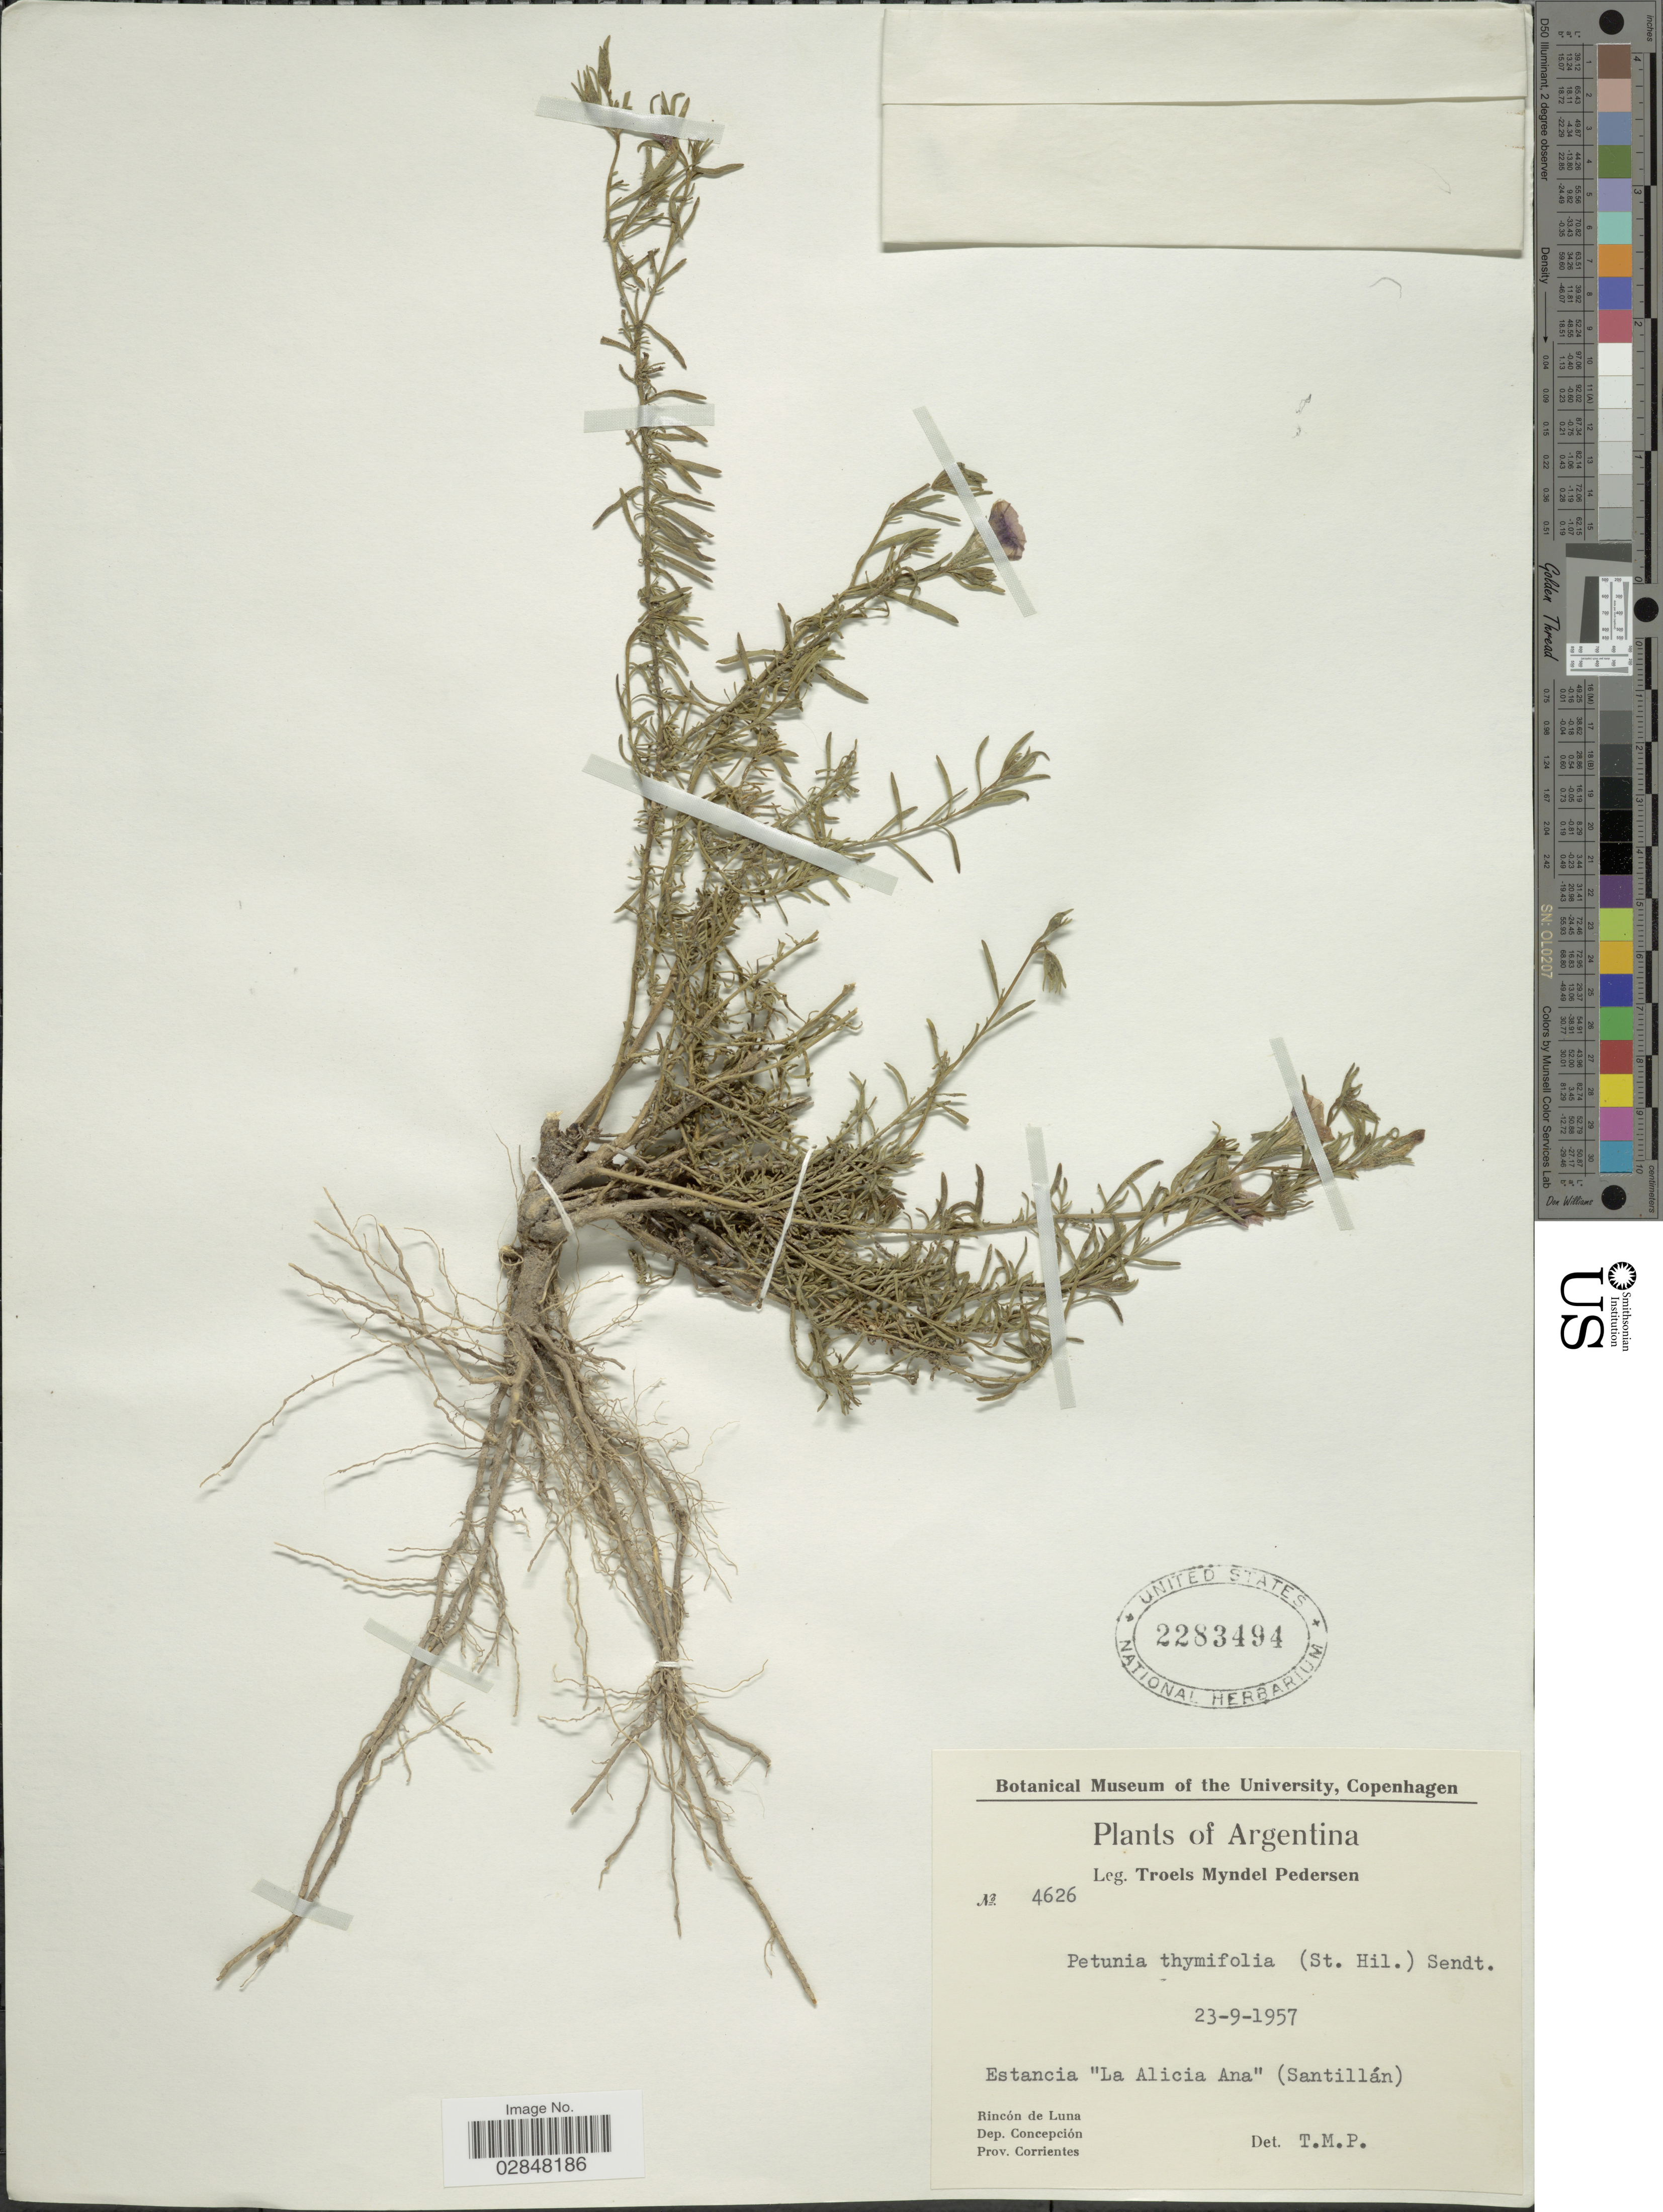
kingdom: Plantae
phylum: Tracheophyta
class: Magnoliopsida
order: Solanales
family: Solanaceae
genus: Petunia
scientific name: Petunia thymifolia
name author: (A. St.-Hil.) Sendtn.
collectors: T. Pederson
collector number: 4626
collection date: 1957-09-23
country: Argentina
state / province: Corrientes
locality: Estancia "La Alicia Ana" (Santillán), Rincón de Luna. Dep. Concepción.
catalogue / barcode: US 2283494